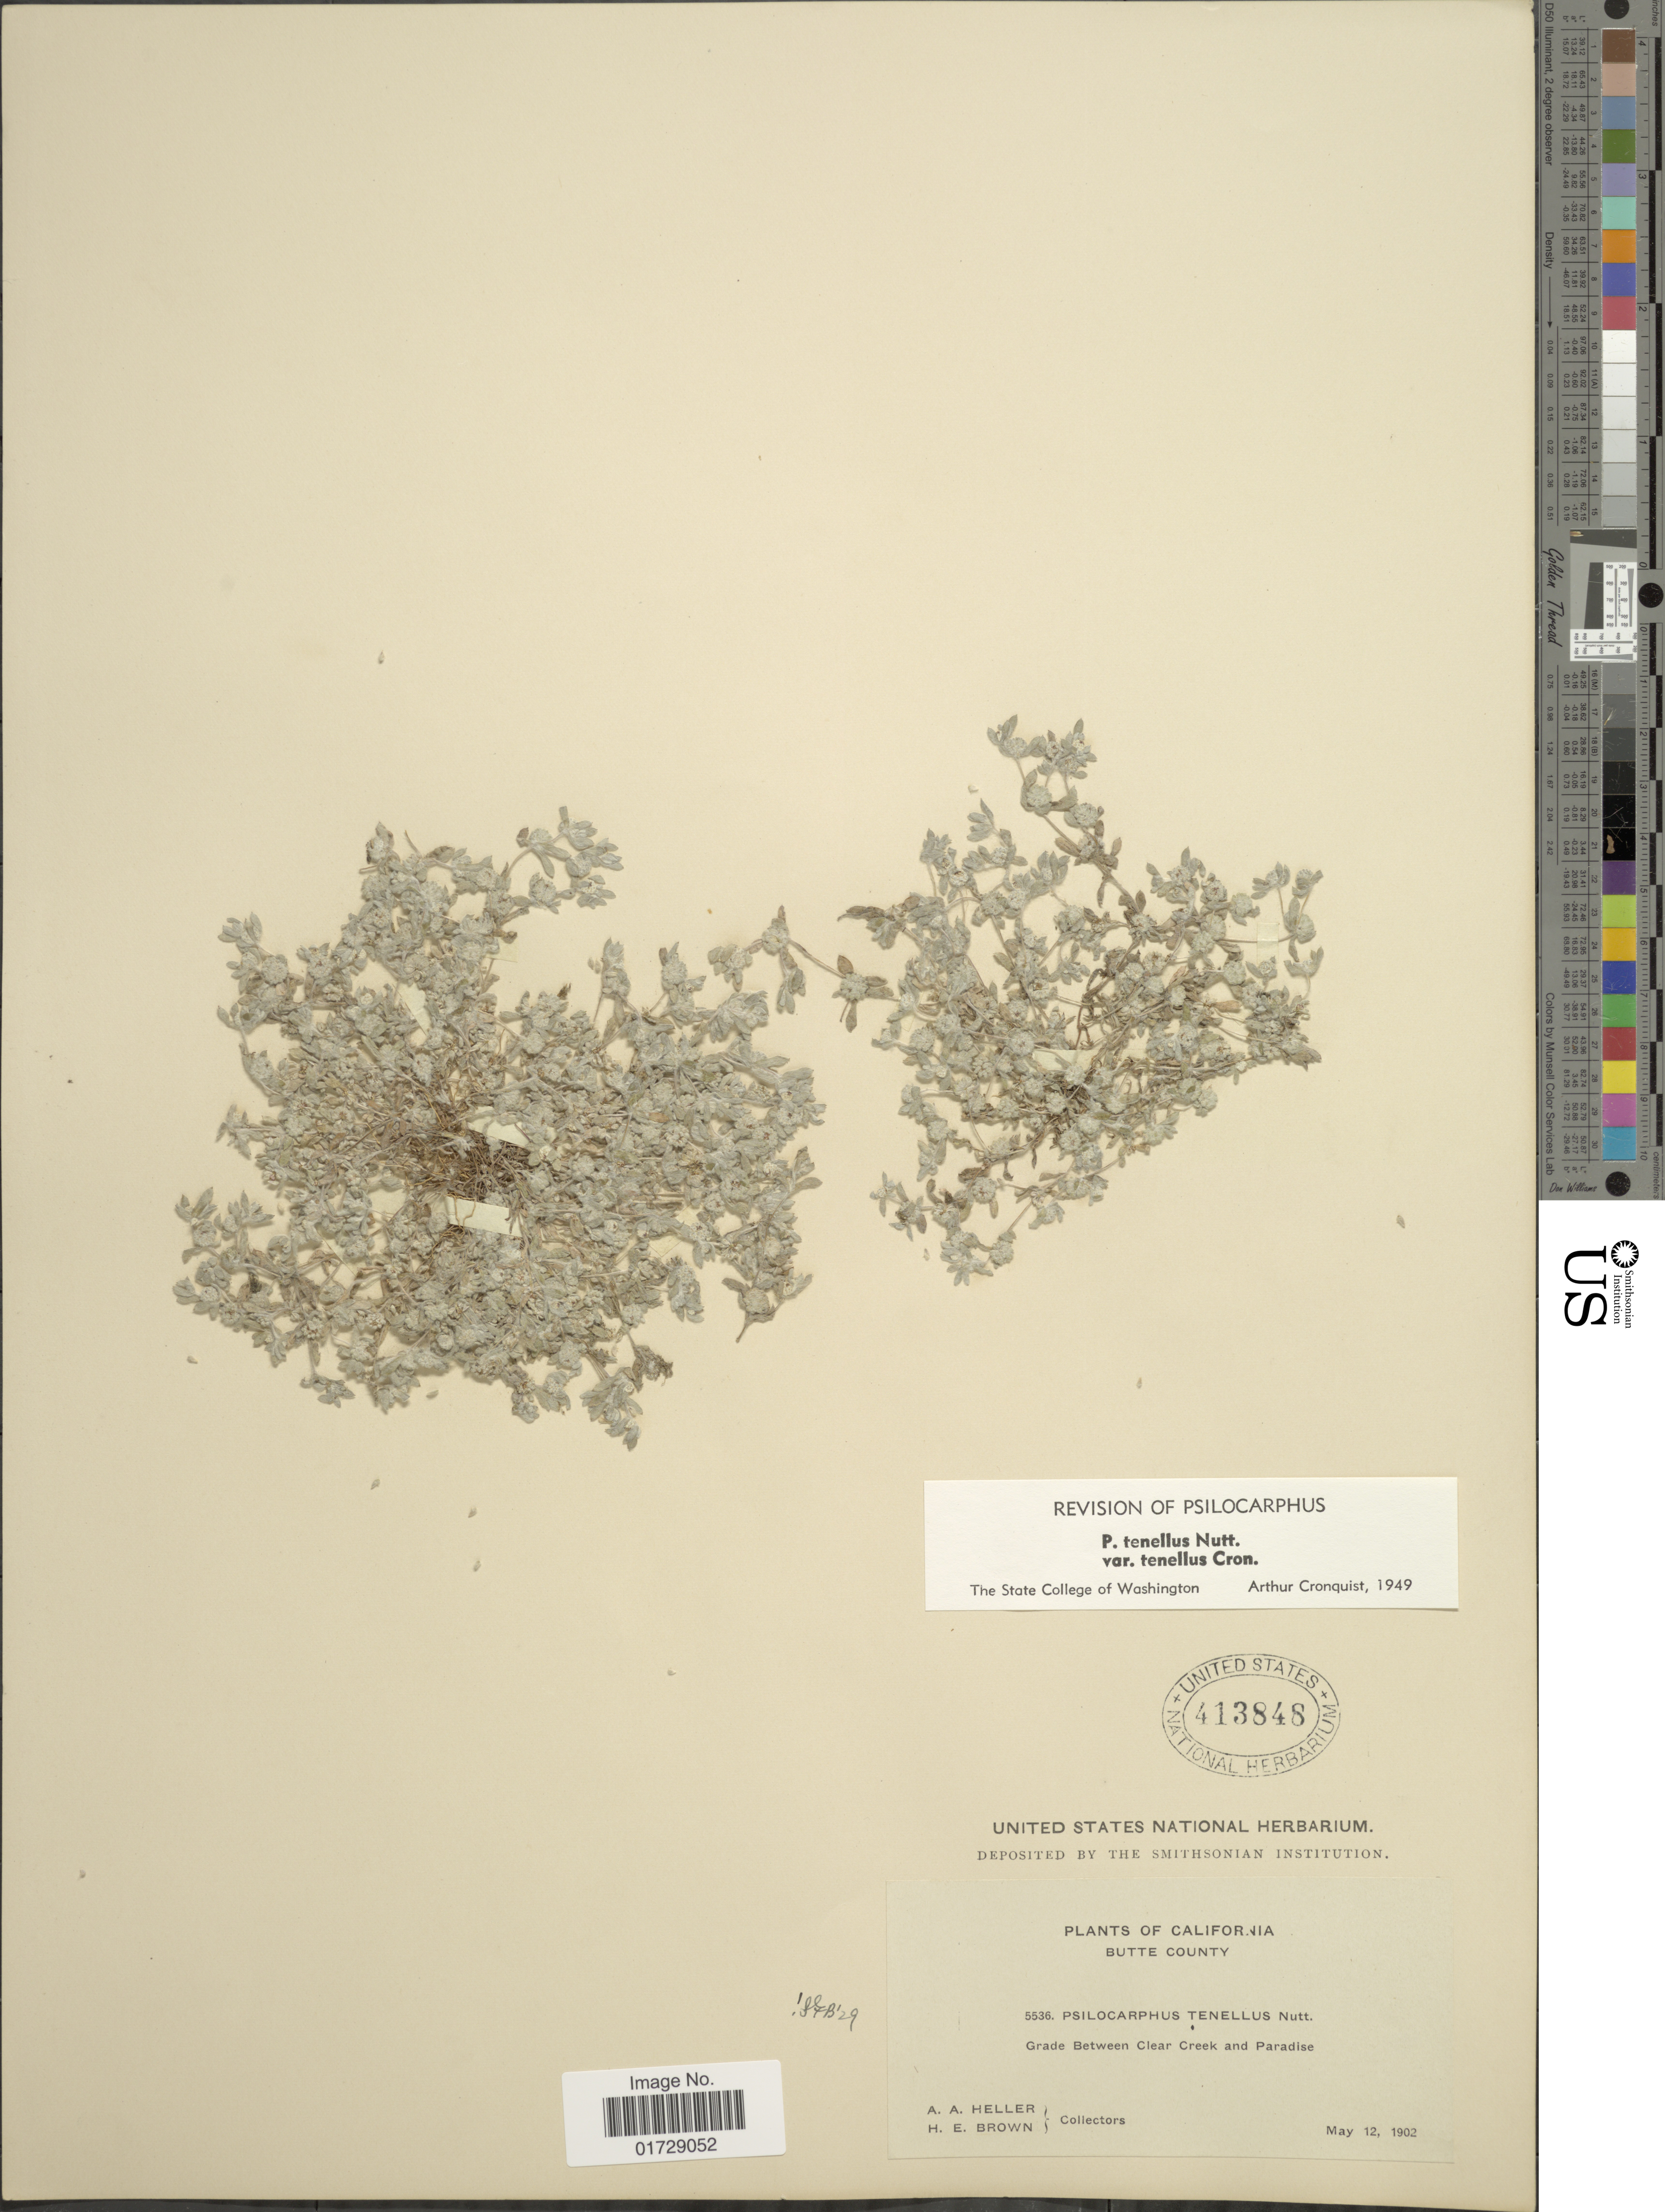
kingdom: Plantae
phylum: Tracheophyta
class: Magnoliopsida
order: Asterales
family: Asteraceae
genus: Psilocarphus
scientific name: Psilocarphus tenellus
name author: Nutt.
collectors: A. A. Heller & H. E. Brown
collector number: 5536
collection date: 1902-05-12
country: United States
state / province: California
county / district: Butte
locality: Butte County, Grade between Clear Creek and Paradise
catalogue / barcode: US 413848